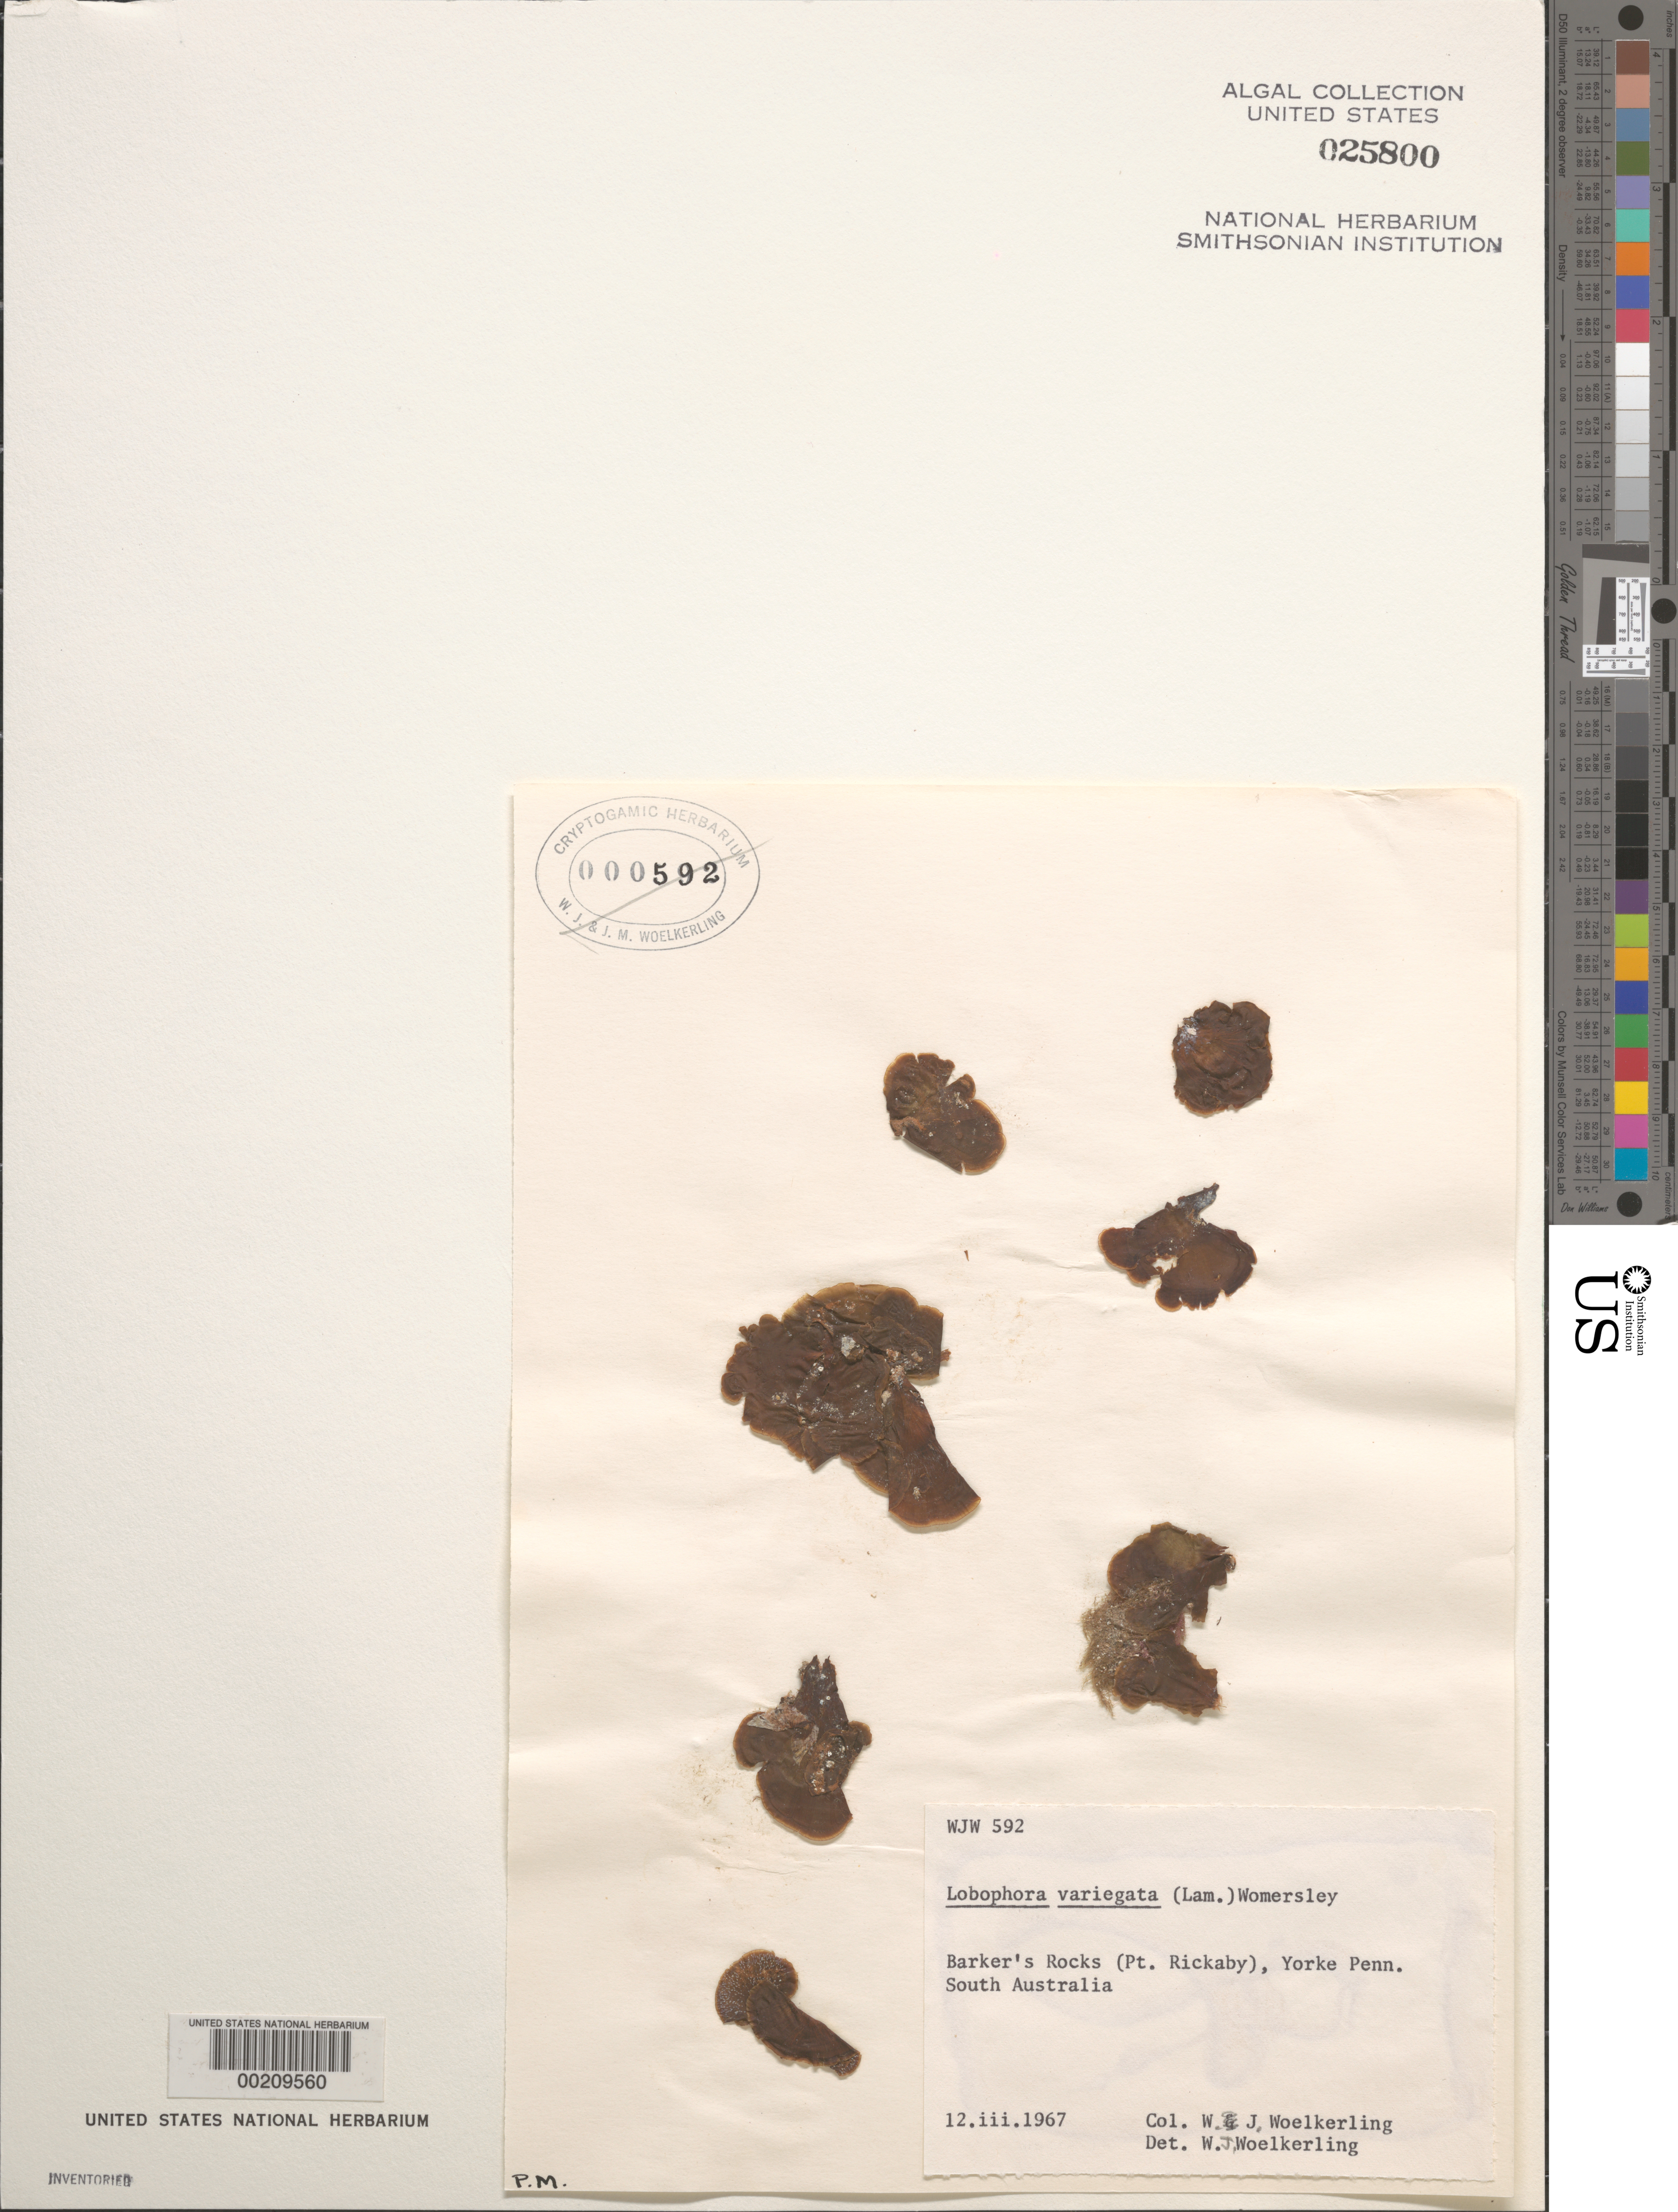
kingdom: Chromista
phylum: Ochrophyta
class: Phaeophyceae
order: Dictyotales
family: Dictyotaceae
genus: Lobophora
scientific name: Lobophora variegata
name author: (J.V.Lamouroux) Womersley & E.C. Oliveira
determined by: Woelkerling, W. J.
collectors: W. Woelkerling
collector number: WJW 592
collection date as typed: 12 Mar 1967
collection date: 1967-03-12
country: Australia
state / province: South Australia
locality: Barker's Rocks, Port Rickaby, Yorke Peninsula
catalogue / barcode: US 25800